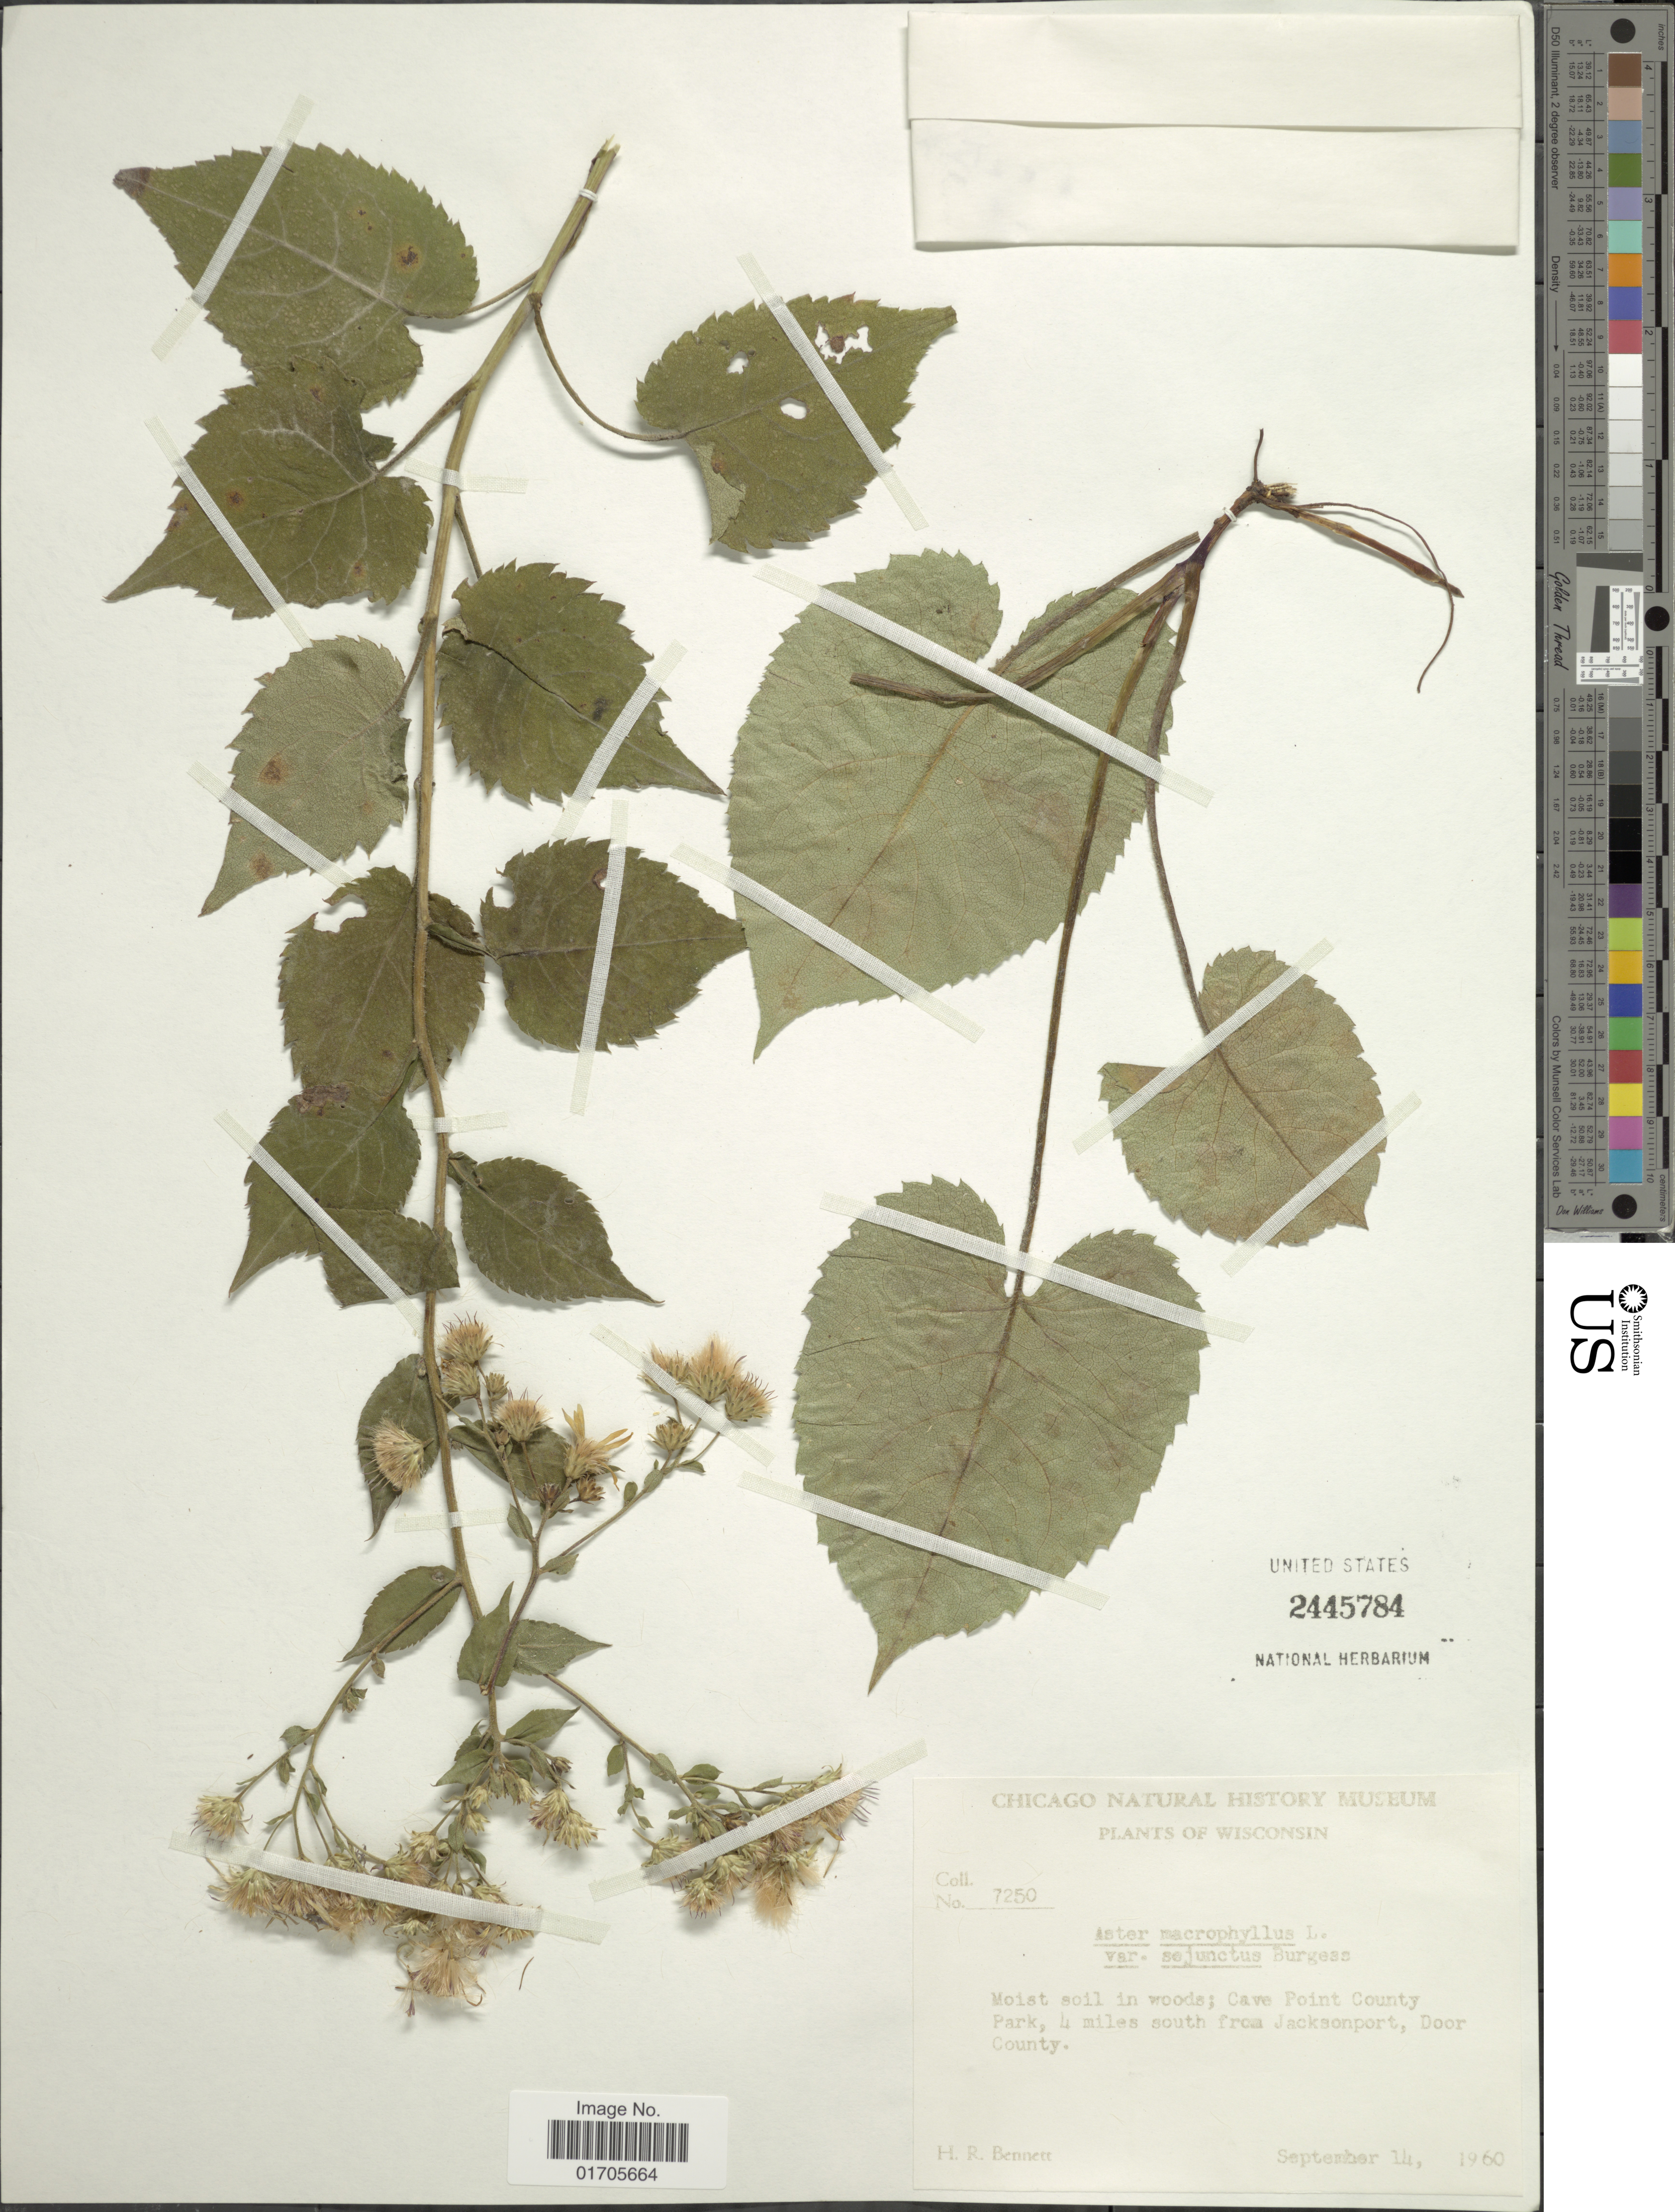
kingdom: Plantae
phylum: Tracheophyta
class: Magnoliopsida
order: Asterales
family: Asteraceae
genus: Eurybia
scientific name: Eurybia macrophylla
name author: (L.) Cass.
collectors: H. R. Bennett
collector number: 7250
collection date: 1960-09-14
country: United States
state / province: Wisconsin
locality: Wisconsin. Moist soil in woods; Cave Point County Park, 4 miles south from Jacksonport, Door County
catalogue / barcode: US 2445784